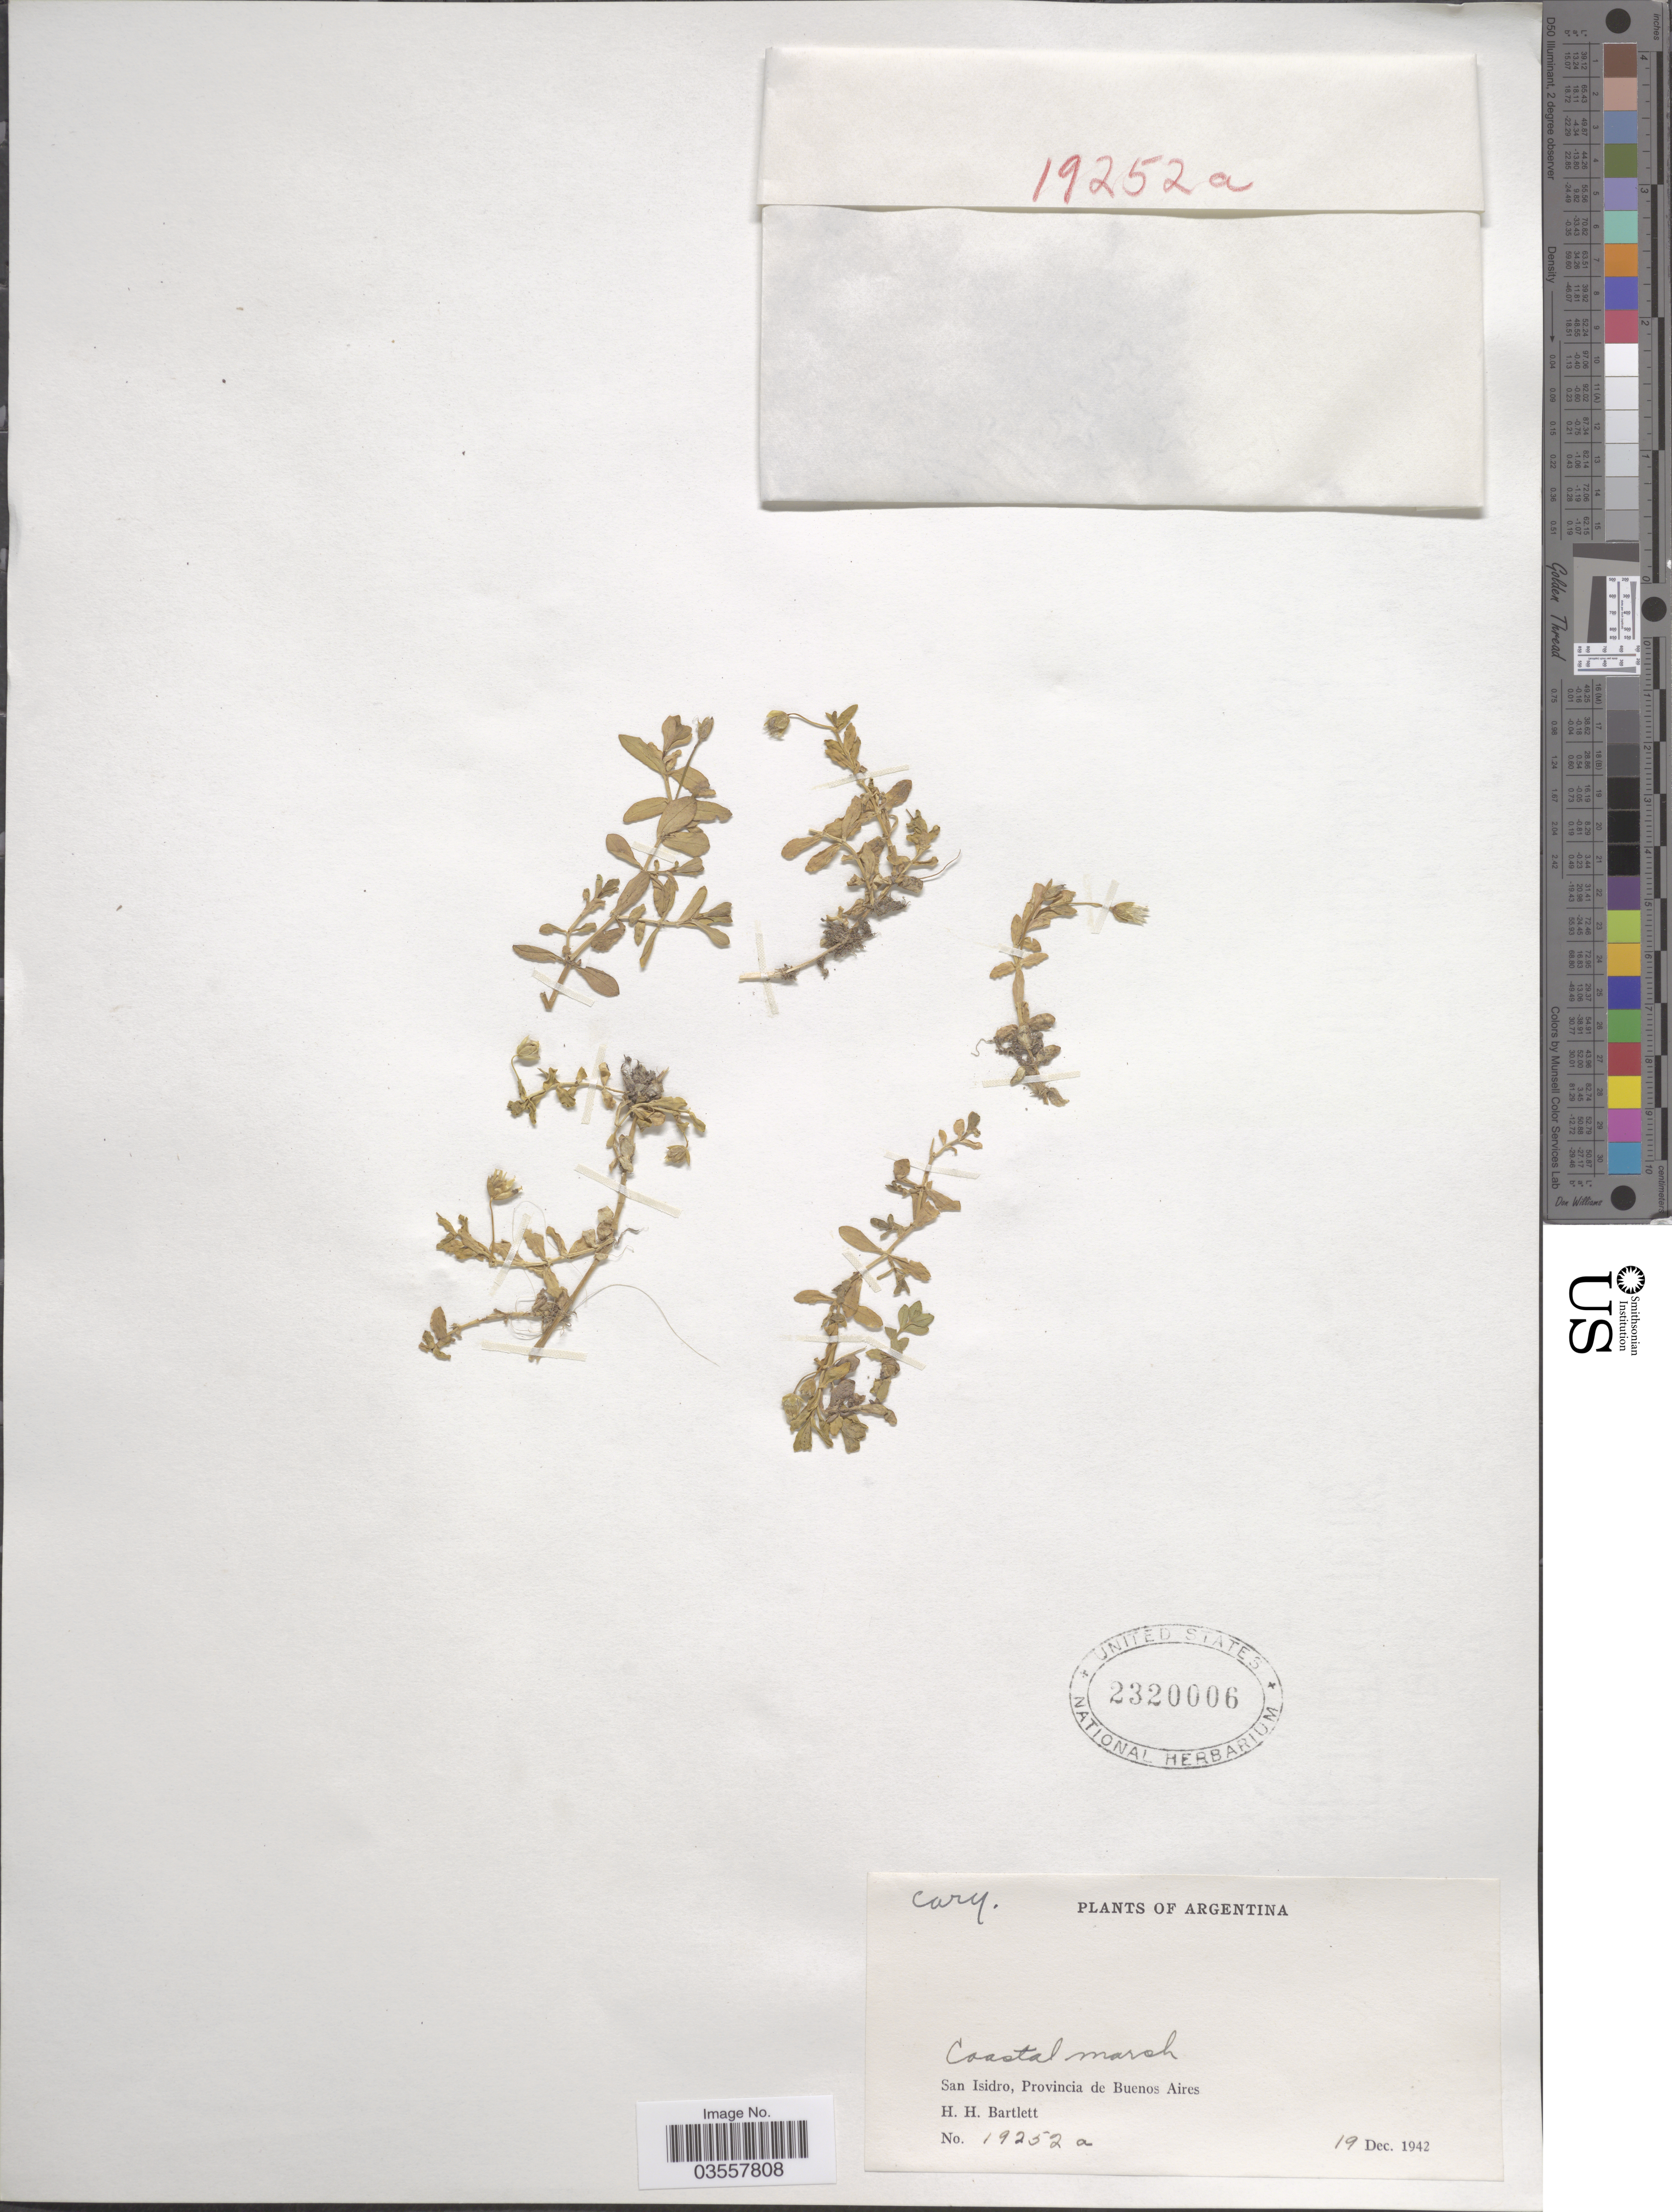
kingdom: Plantae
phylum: Tracheophyta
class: Magnoliopsida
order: Caryophyllales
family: Caryophyllaceae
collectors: H. H. Bartlett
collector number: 19252 a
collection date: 1942-12-19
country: Argentina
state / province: Buenos Aires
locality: Coastal marsh. San Isidro.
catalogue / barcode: US 2320006